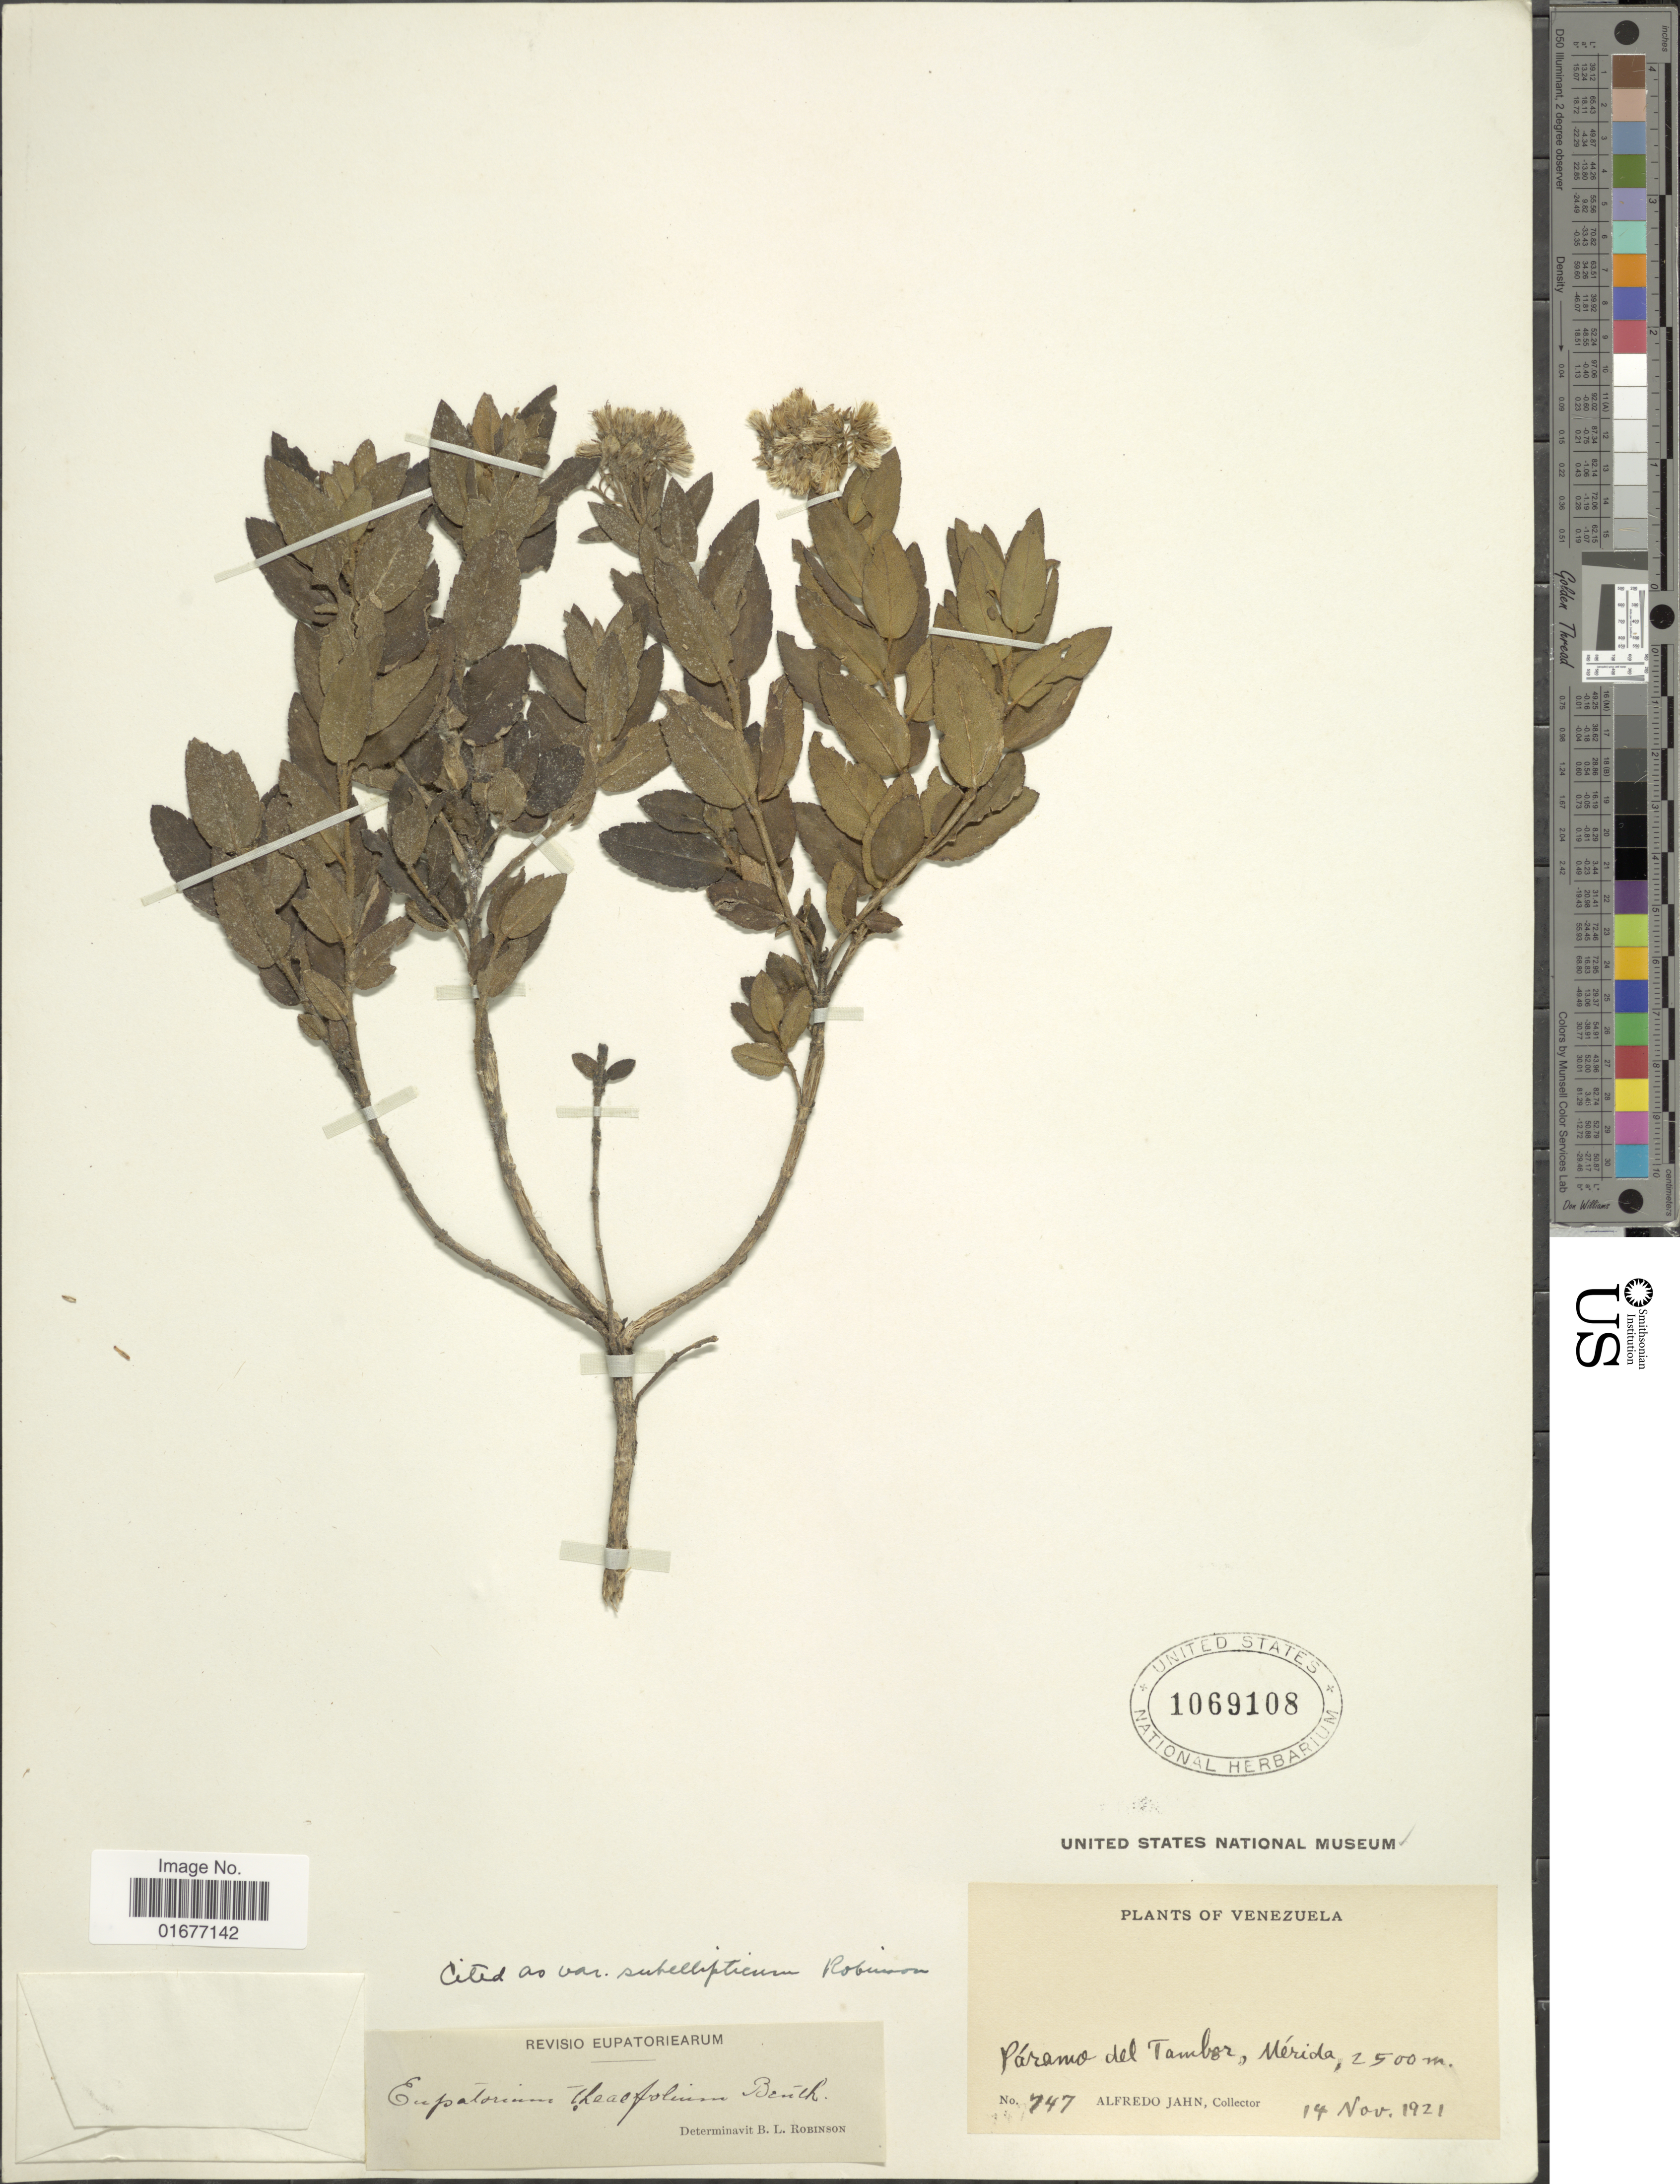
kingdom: Plantae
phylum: Tracheophyta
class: Magnoliopsida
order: Asterales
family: Asteraceae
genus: Ageratina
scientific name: Ageratina theaefolia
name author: (Benth.) R.M. King & H. Rob.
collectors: A. Jahn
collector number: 747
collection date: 1921-11-14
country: Venezuela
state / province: Mérida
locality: Paramo del Tambor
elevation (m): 2500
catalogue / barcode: US 1069108